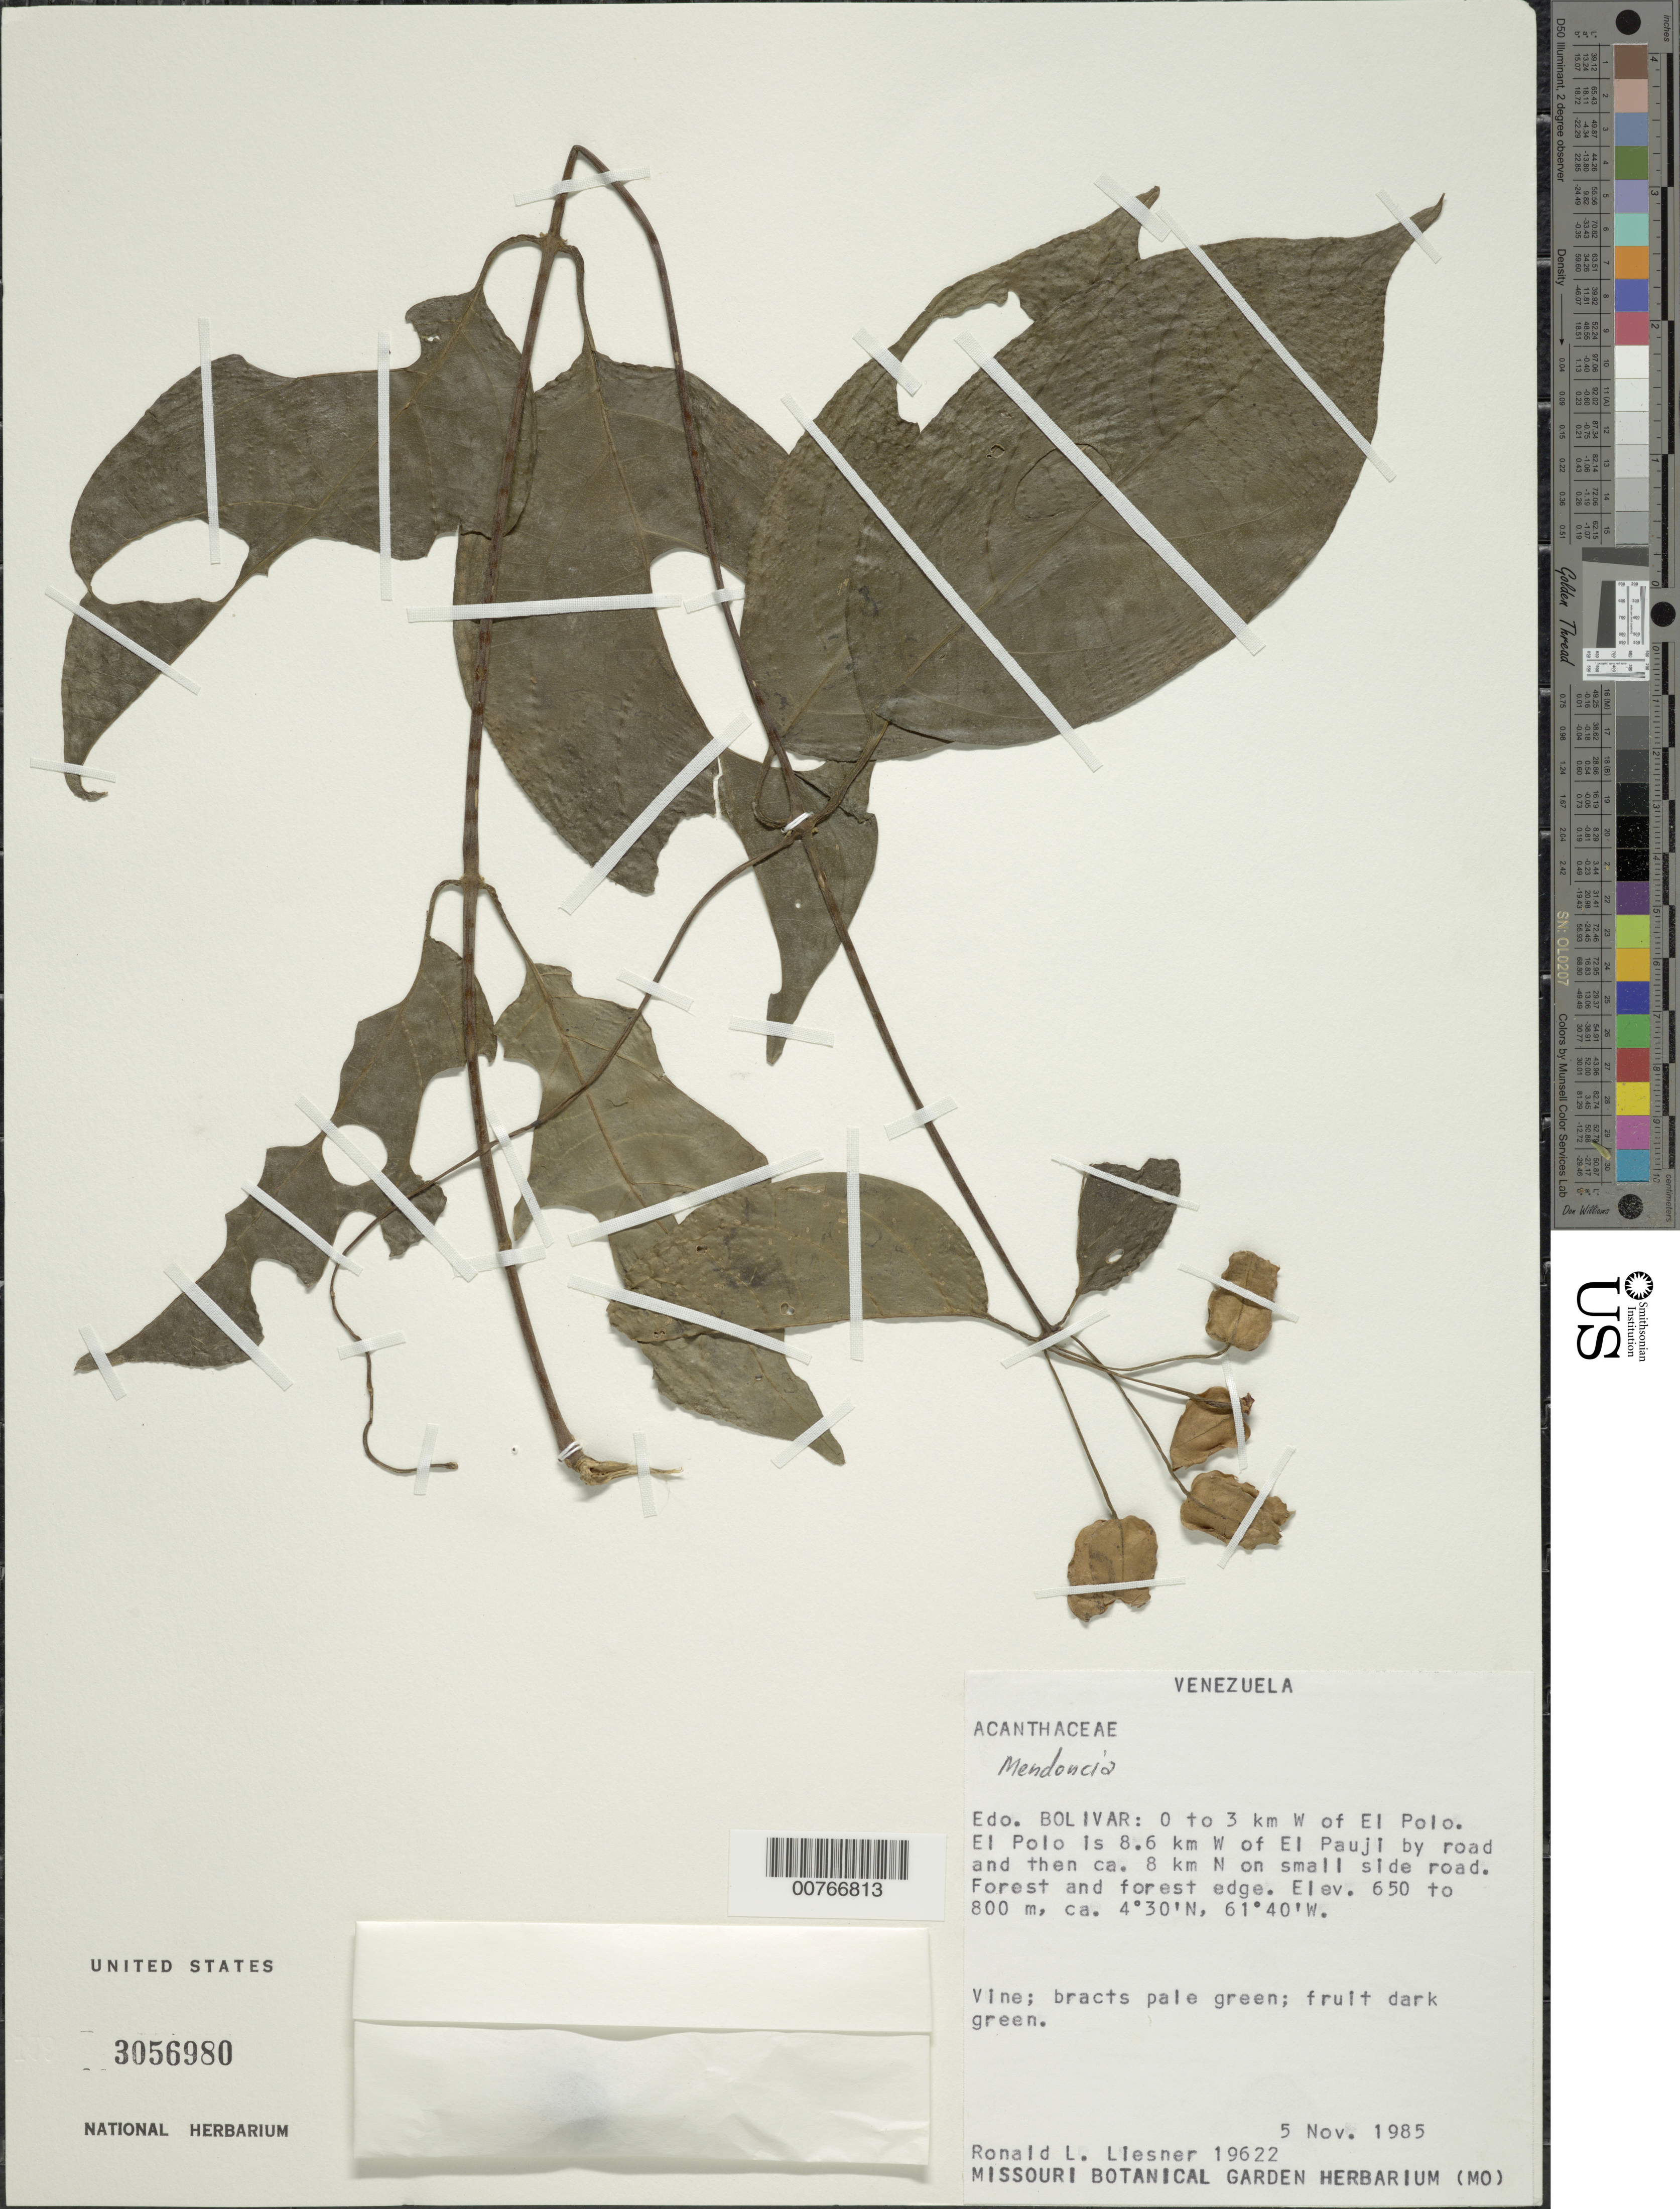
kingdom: Plantae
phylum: Tracheophyta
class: Magnoliopsida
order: Lamiales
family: Acanthaceae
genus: Mendoncia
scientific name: Mendoncia cardonae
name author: Leonard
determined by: Wasshausen, Dieter C., (BOT), Smithsonian Institution - National Museum of Natural History (UNITED STATES)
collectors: R. L. Liesner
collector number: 19622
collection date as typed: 5-Nov-85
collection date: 1985-11-05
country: Venezuela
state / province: Bolívar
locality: El Polo, 0-3 km W of; el Polo is 8.6 km W of El Pauji by road and then ca 8 km N on small side road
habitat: Forest and forest edge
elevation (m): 650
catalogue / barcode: US 3056980